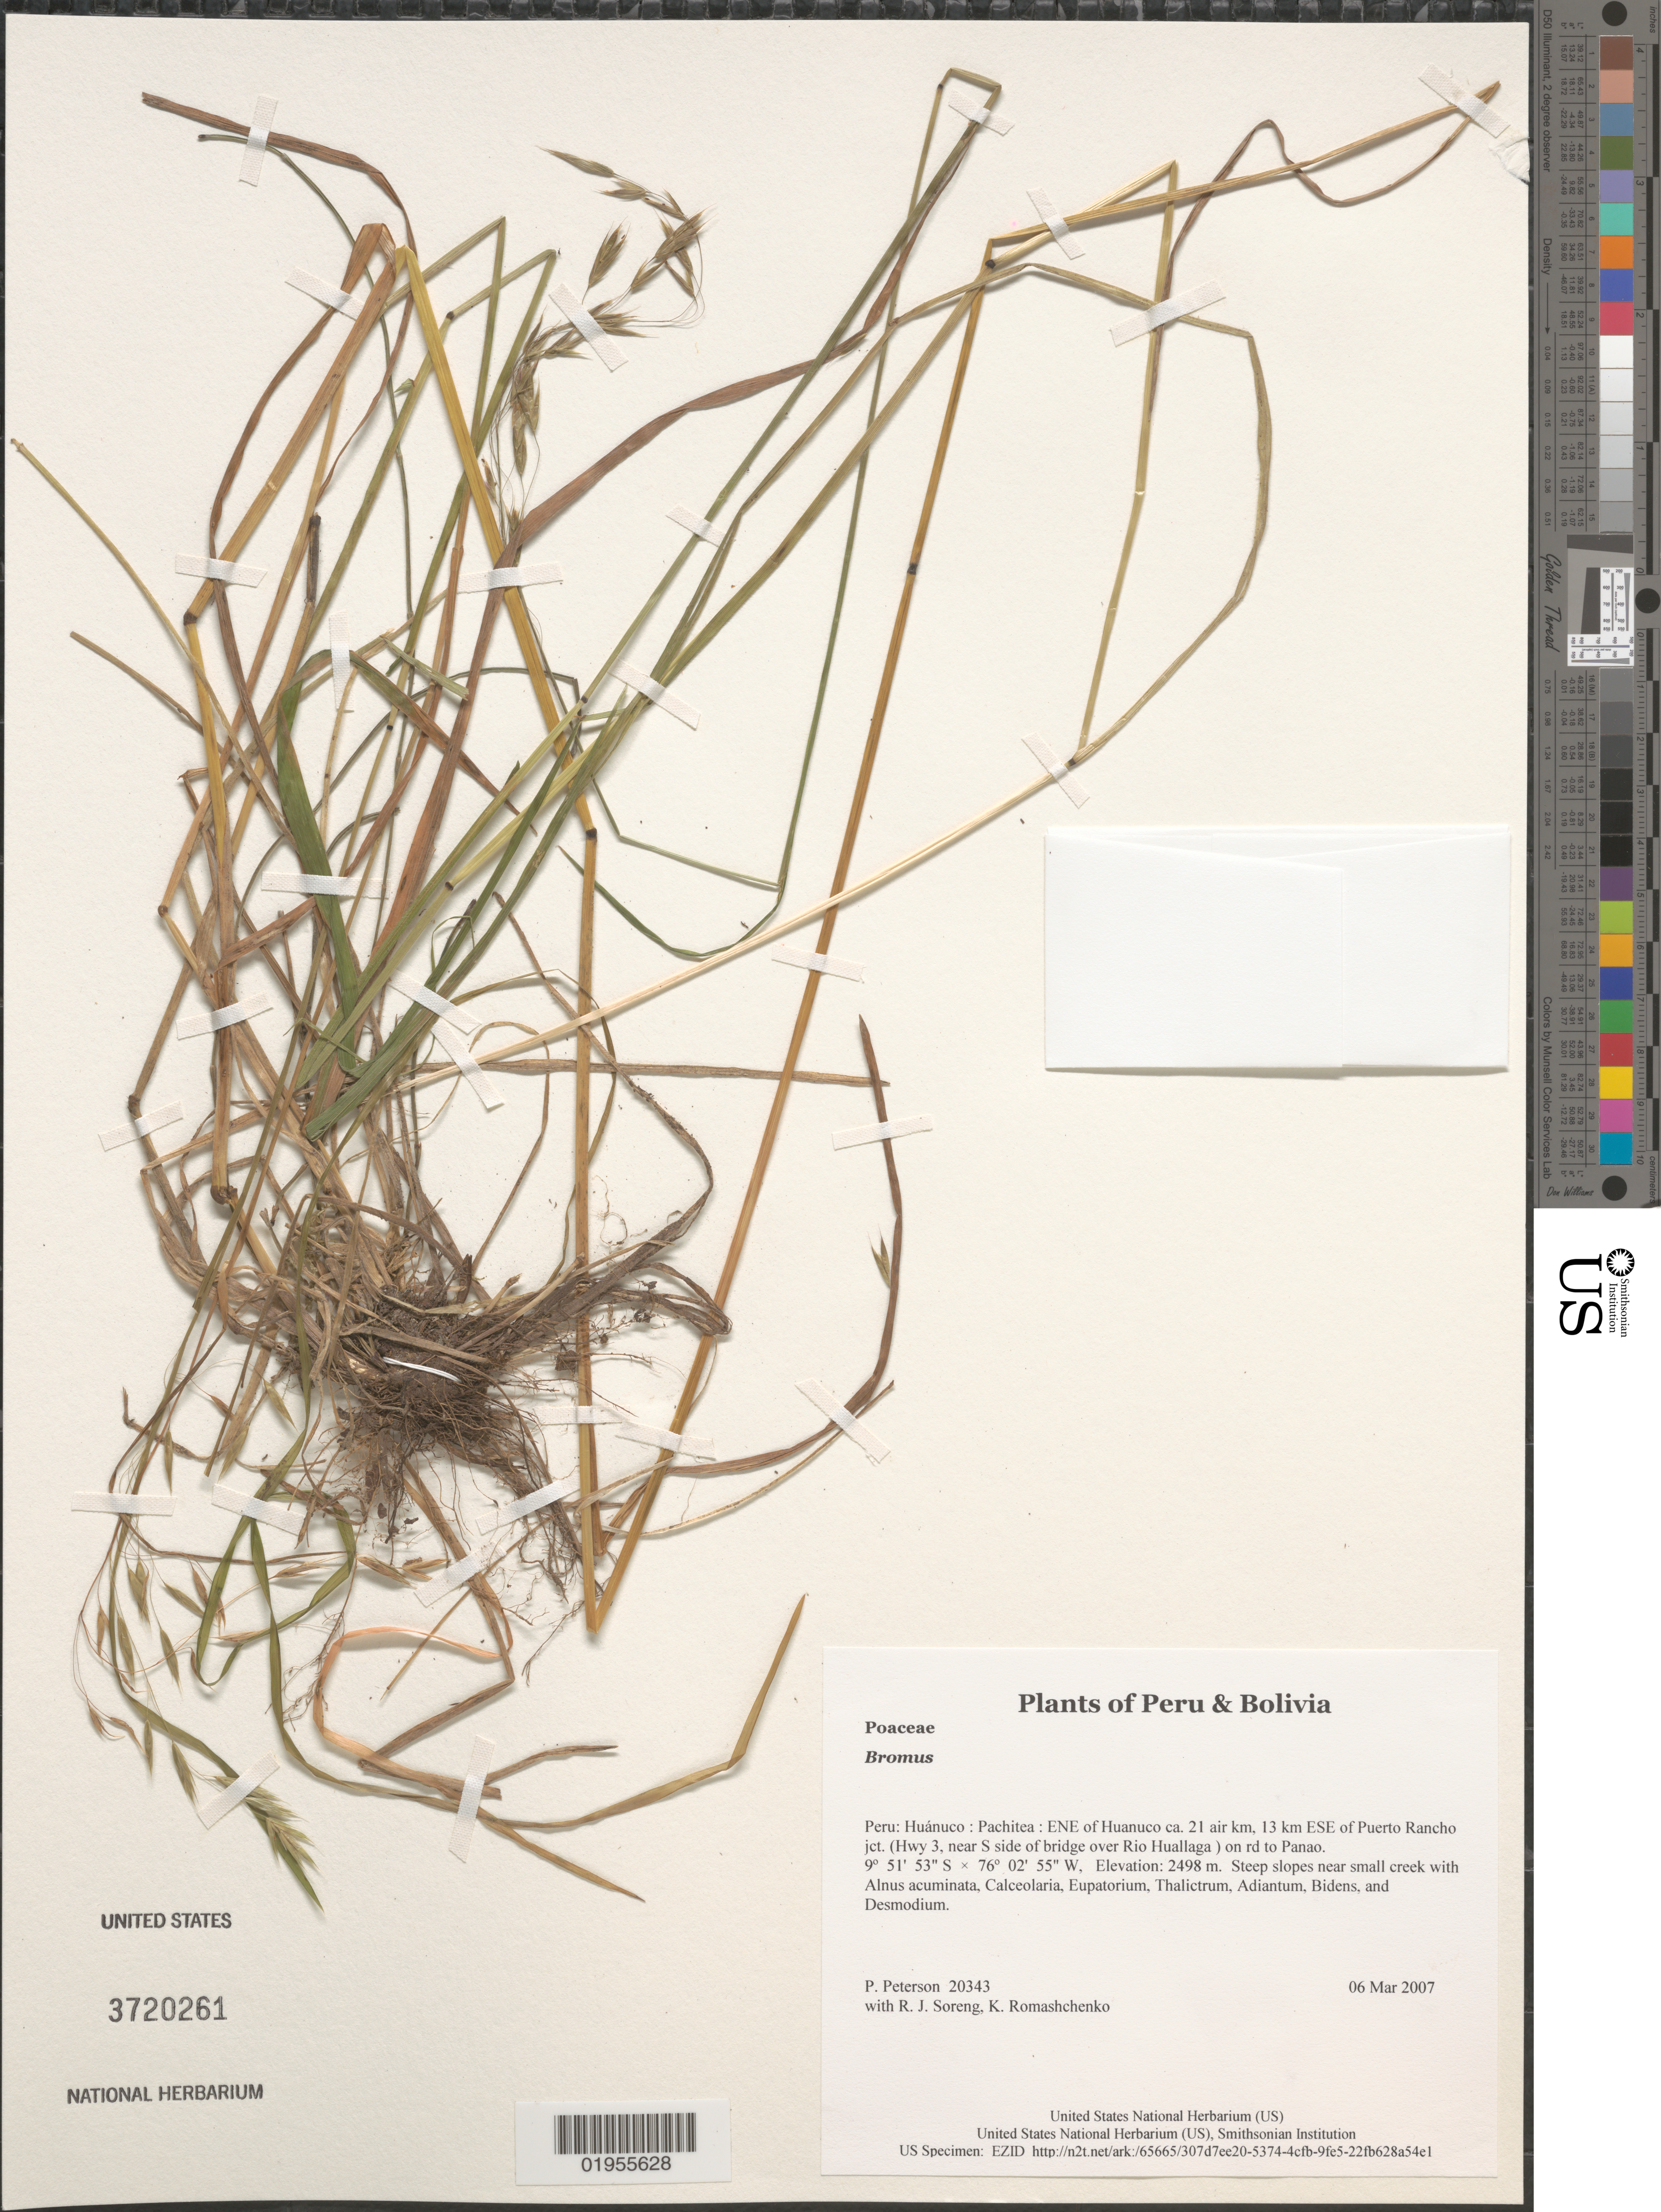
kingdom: Plantae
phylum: Tracheophyta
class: Liliopsida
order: Poales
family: Poaceae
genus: Bromus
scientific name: Bromus sp.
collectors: P. M. Peterson, R. J. Soreng & K. Romashchenko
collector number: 20343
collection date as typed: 06 Mar 2007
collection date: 2007-03-06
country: Peru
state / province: Huánuco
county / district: Pachitea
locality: ENE of Huanuco ca. 21 air km, 13 km ESE of Puerto Rancho jct. (Hwy 3, near S side of bridge over Rio Huallaga ) on rd to Panao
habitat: Steep slopes near small creek with Alnus acuminata, Calceolaria, Eupatorium, Thalictrum, Adiantum, Bidens, and Desmodium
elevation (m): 2498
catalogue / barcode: US 3720261